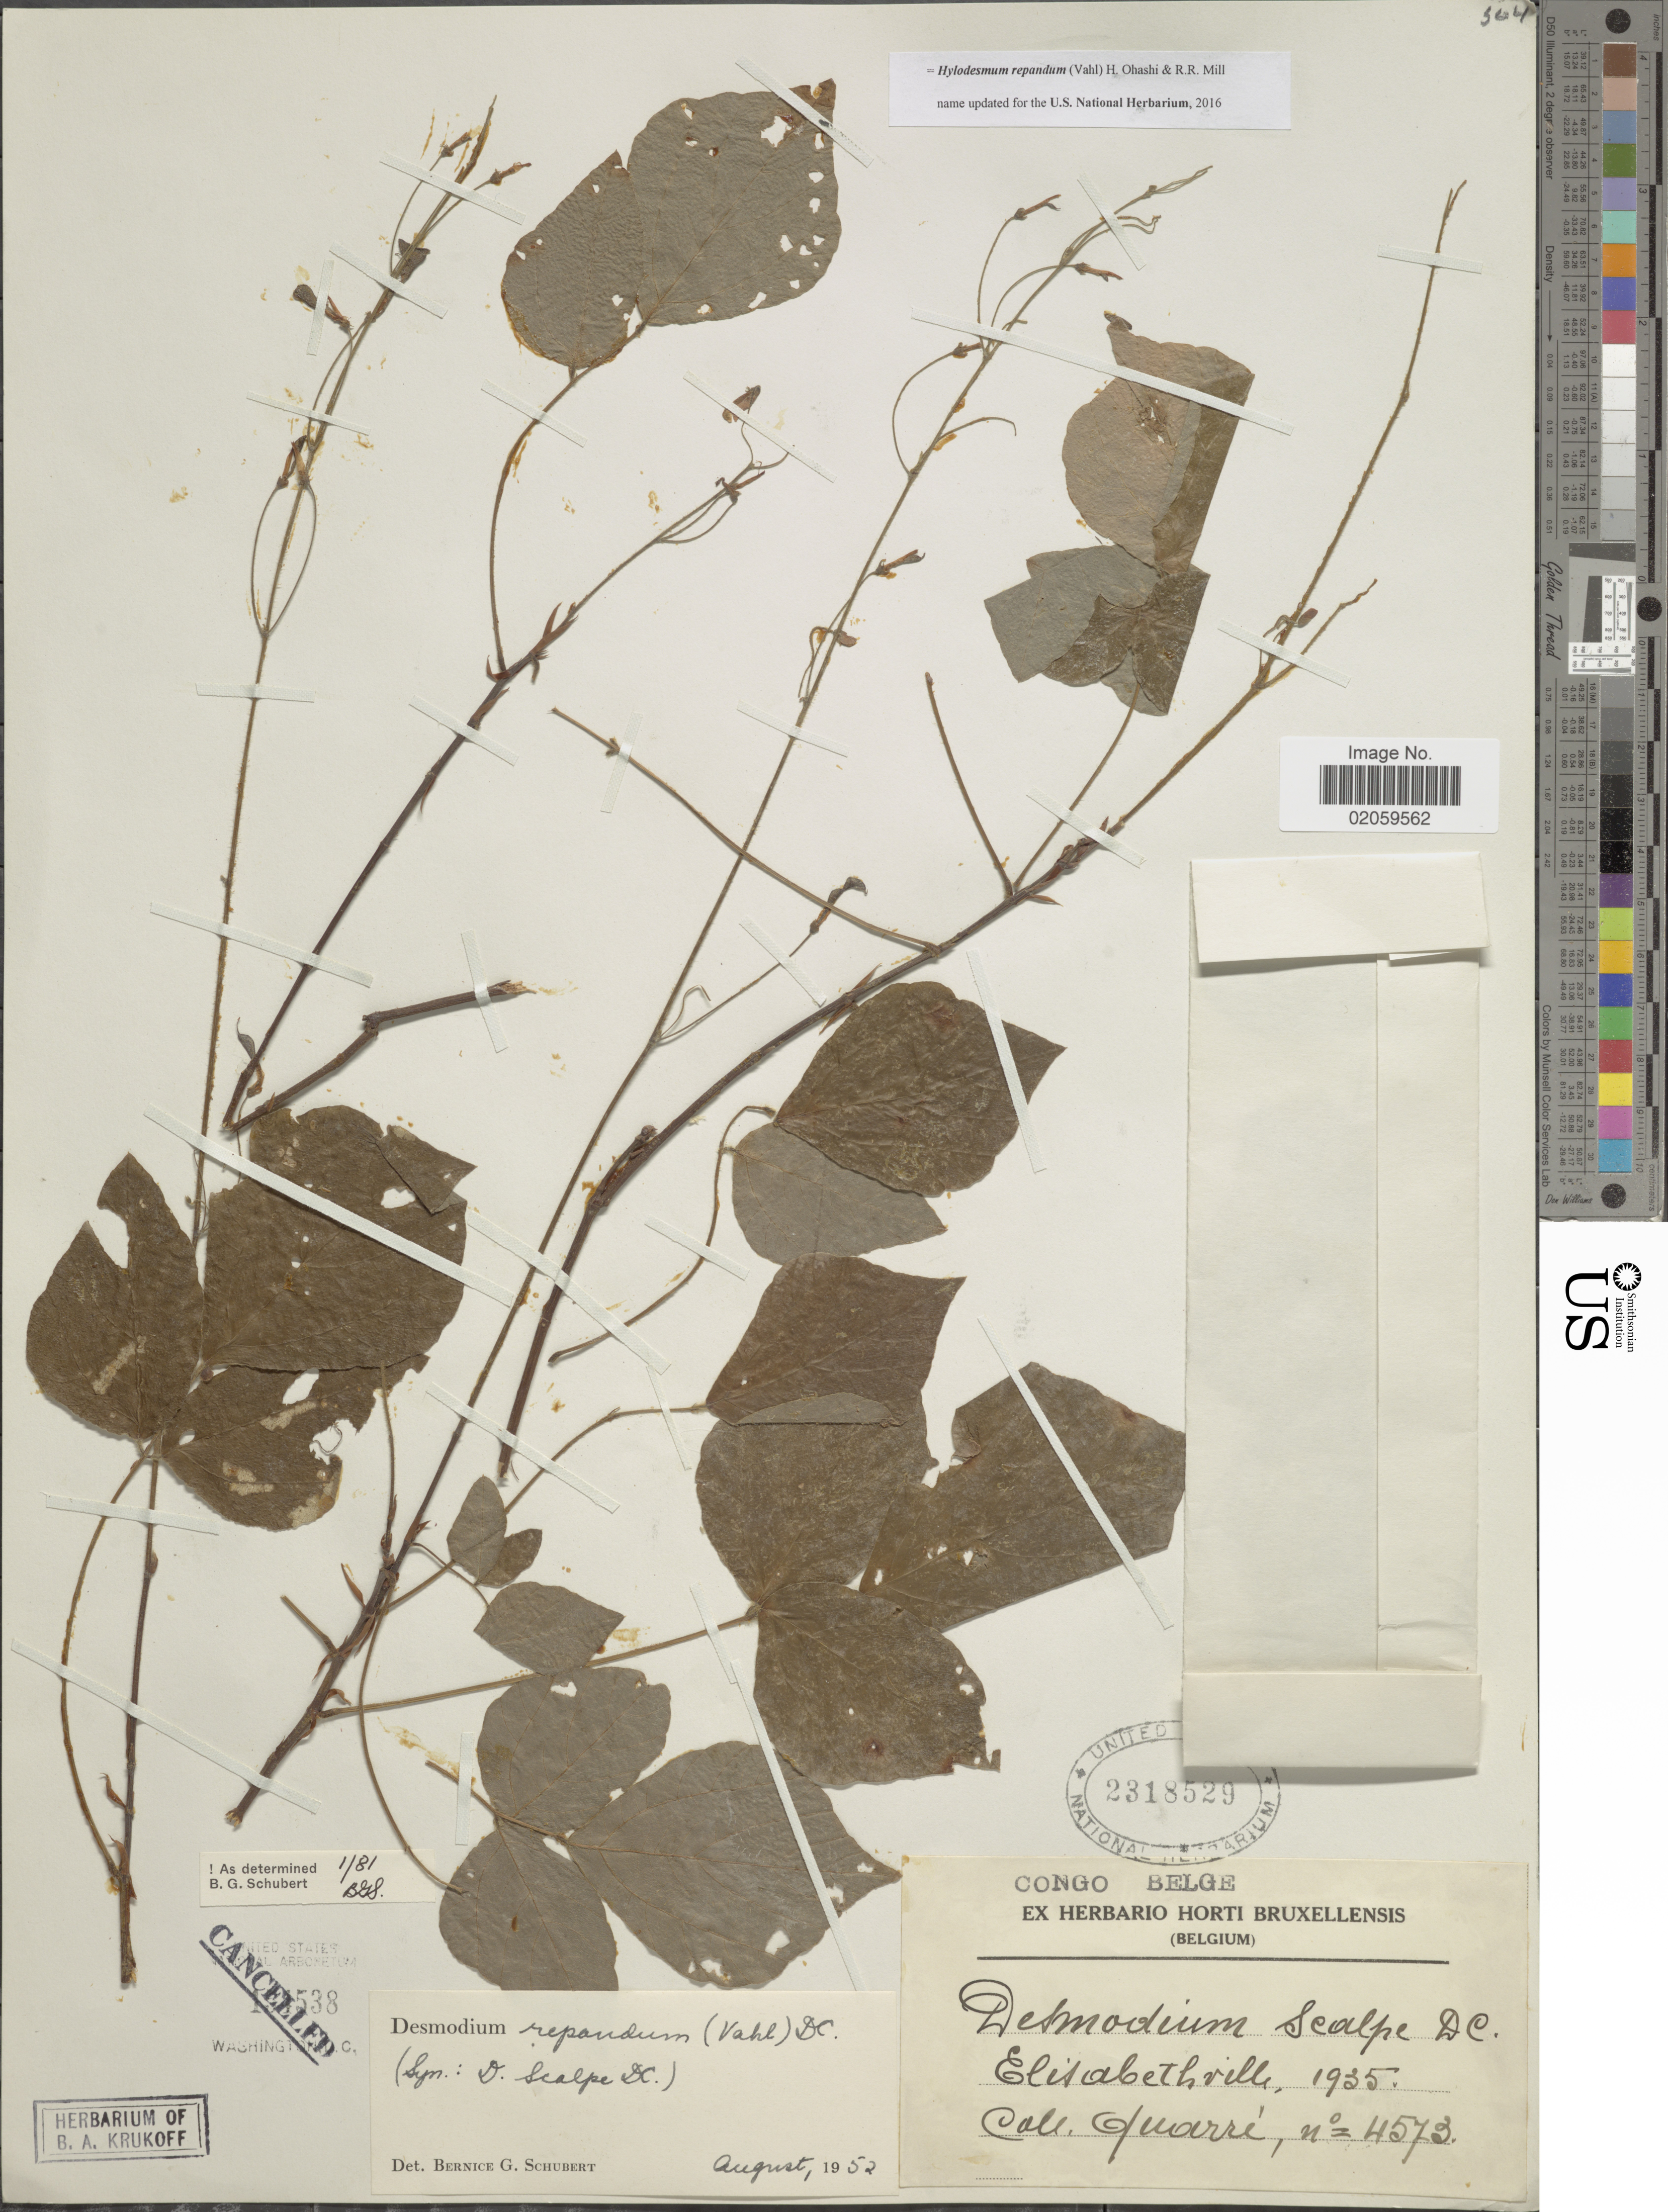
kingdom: Plantae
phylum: Tracheophyta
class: Magnoliopsida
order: Fabales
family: Fabaceae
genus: Hylodesmum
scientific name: Hylodesmum repandum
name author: (Vahl) H. Ohashi & R.R. Mill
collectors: -. Quarre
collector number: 4573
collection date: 1935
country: Congo, Democratic Republic of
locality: Congo Belge, Elisabethville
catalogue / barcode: US 2318529